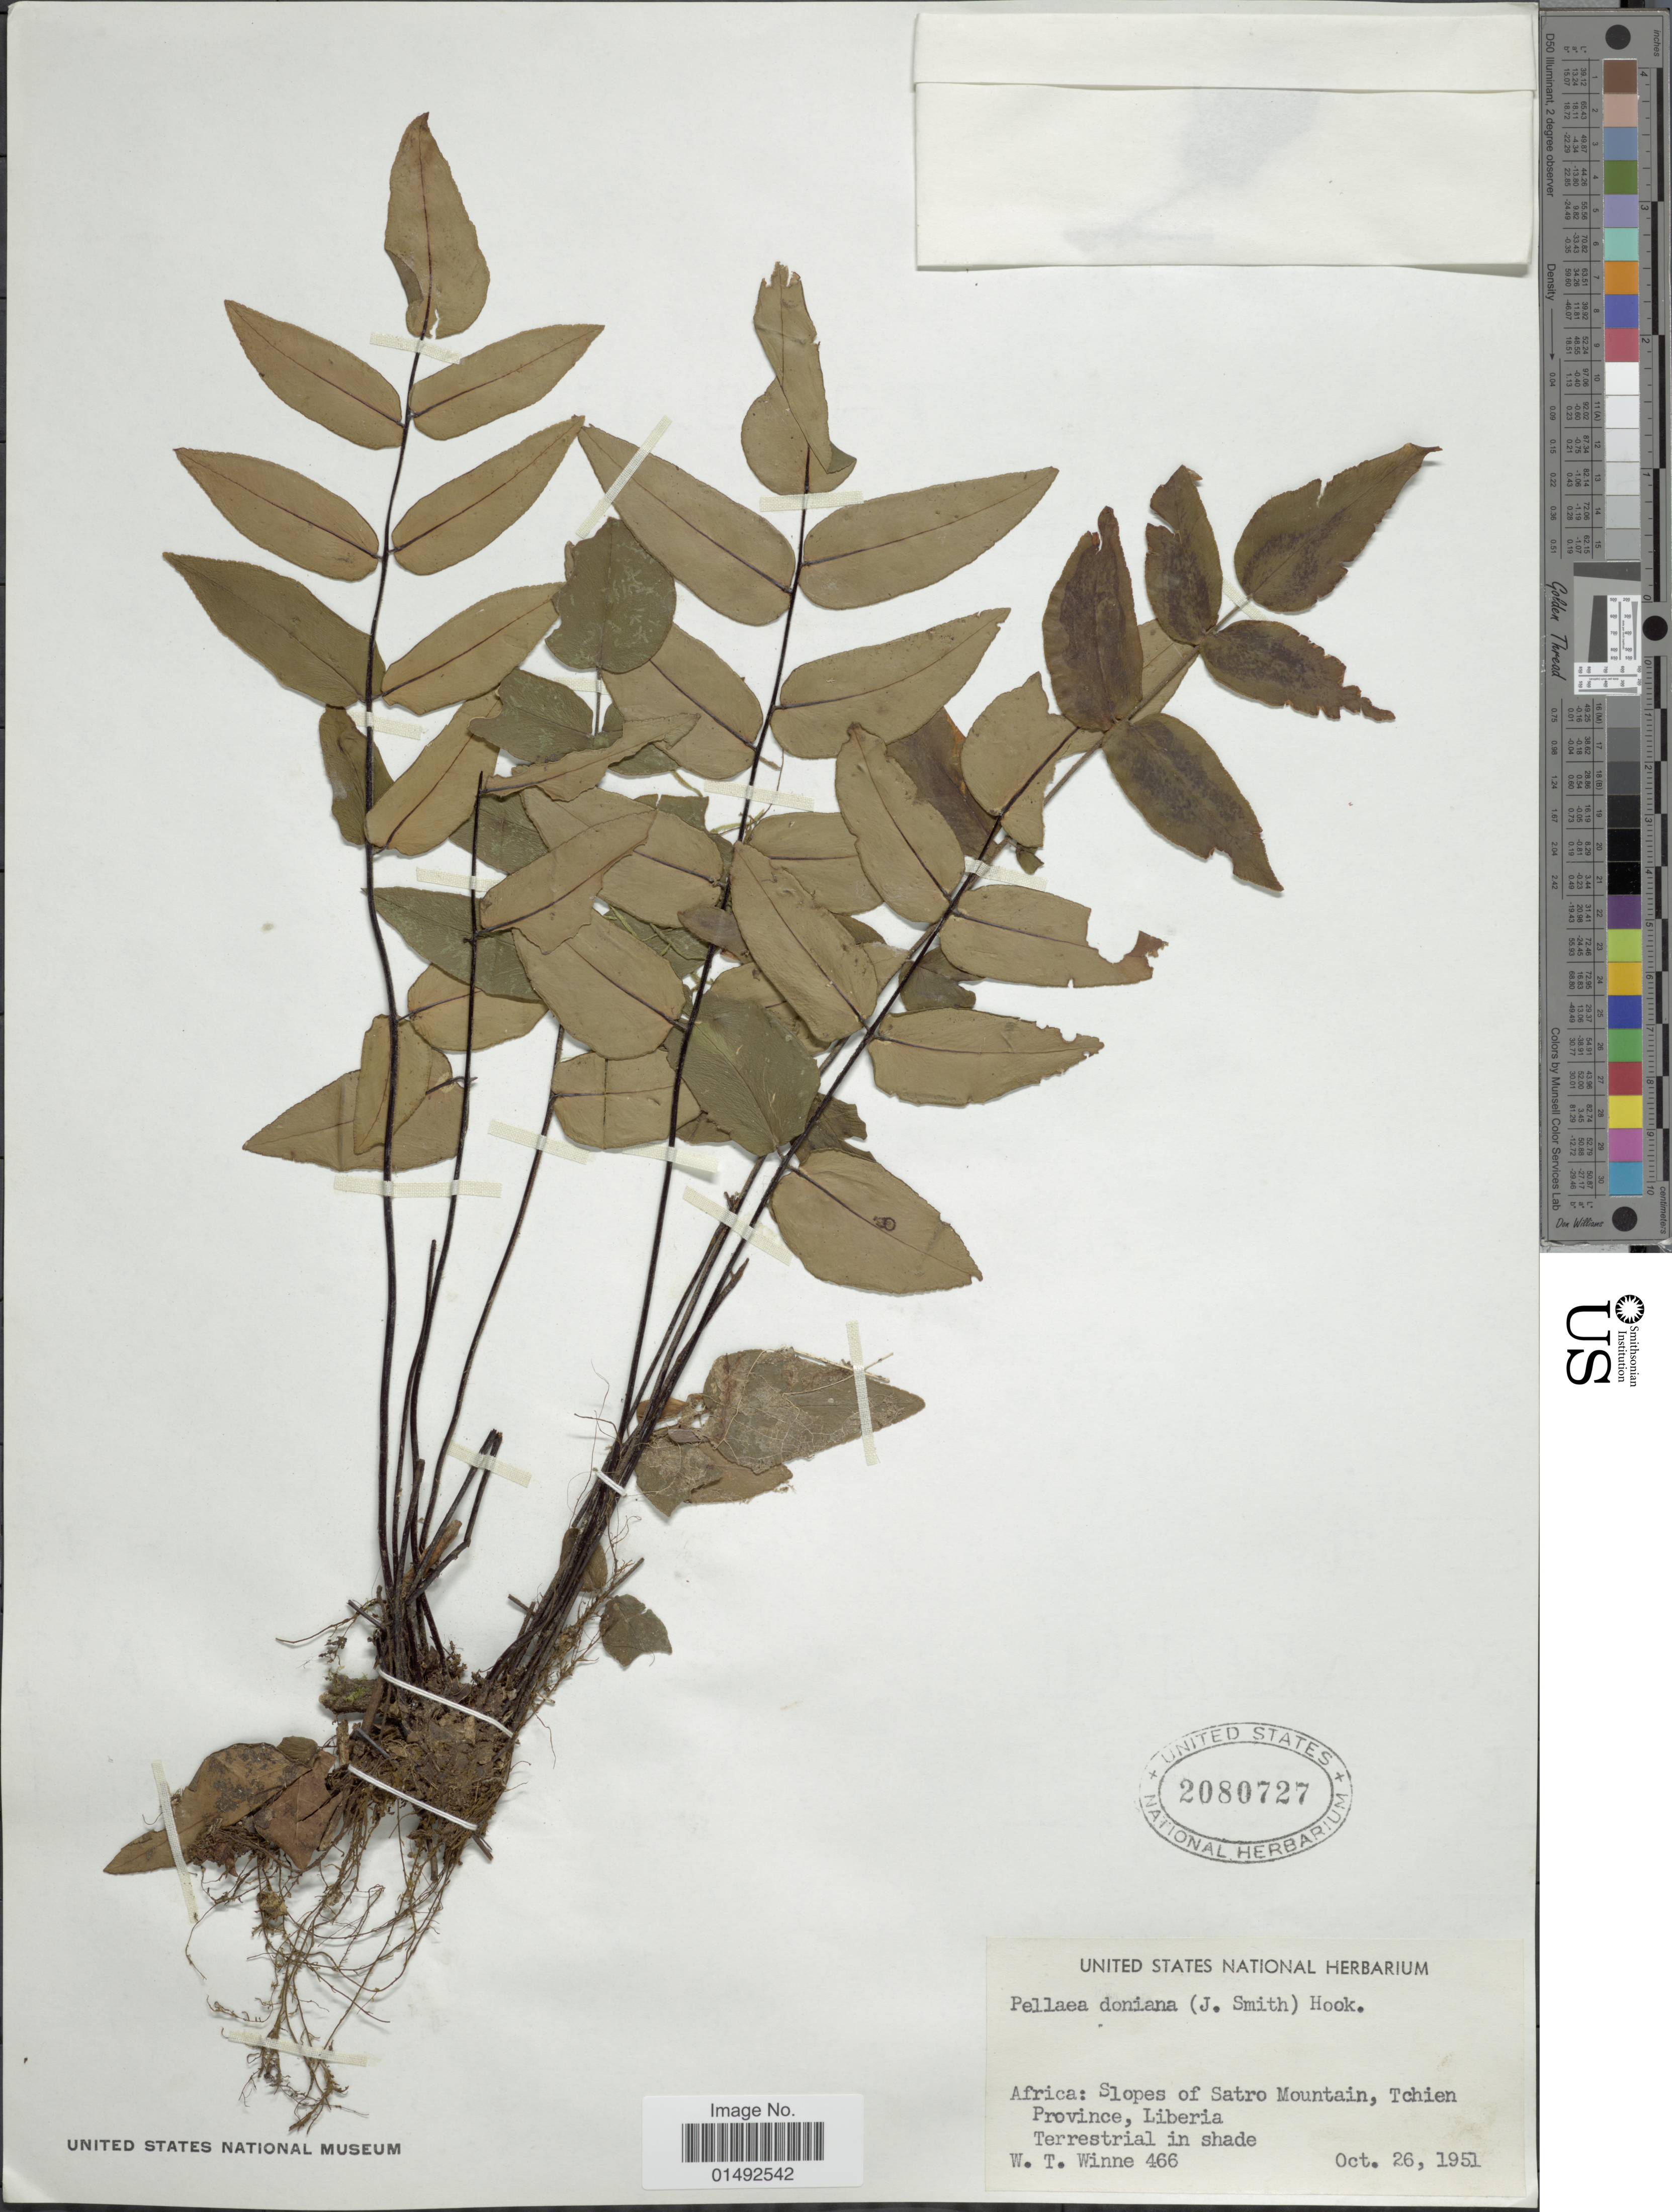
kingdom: Plantae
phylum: Tracheophyta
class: Polypodiopsida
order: Polypodiales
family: Pteridaceae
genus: Pellaea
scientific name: Pellaea doniana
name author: Hook.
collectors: W. Winne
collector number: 466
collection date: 1951-10-26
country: Liberia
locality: Africa: Slopes of Satro Mountain, Tchien Province, Liberia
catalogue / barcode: US 2080727